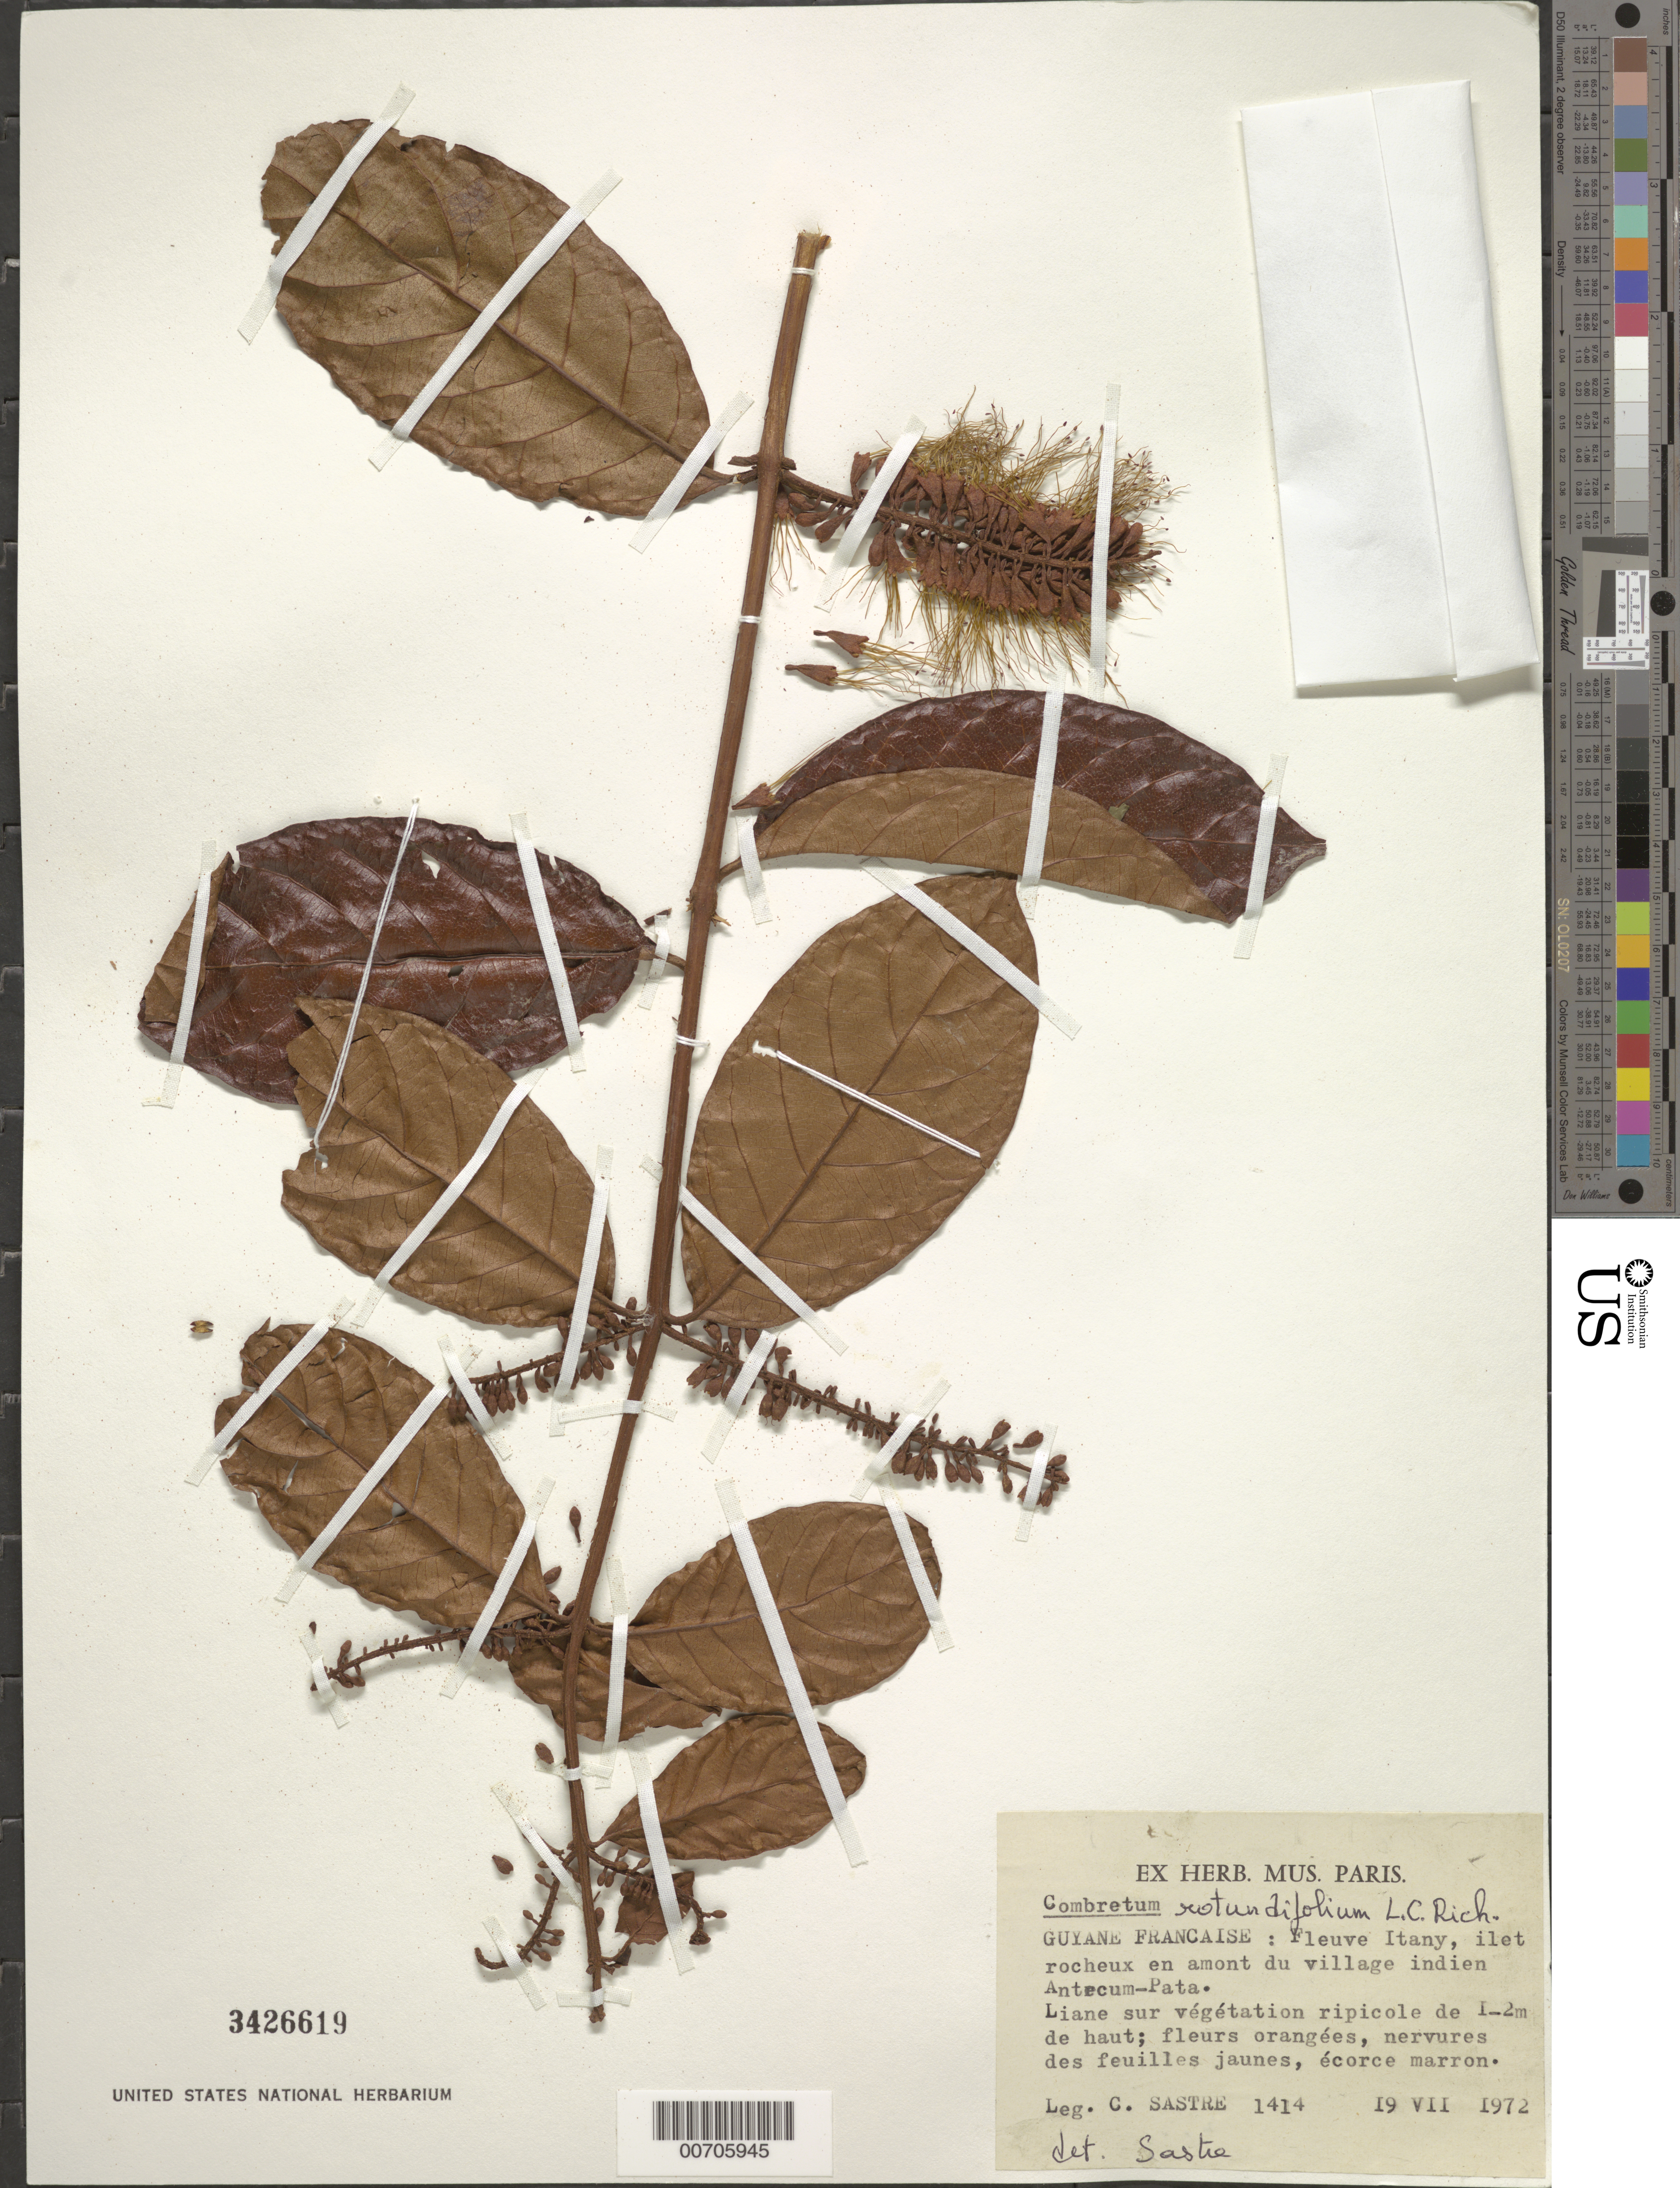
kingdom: Plantae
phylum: Tracheophyta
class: Magnoliopsida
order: Myrtales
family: Combretaceae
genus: Combretum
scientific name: Combretum rotundifolium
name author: Rich.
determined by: Sastre, C. H. L.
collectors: C. H. L. Sastre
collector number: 1414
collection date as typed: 19-Jul-72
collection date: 1972-07-19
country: French Guiana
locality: Litani R., ilet du village Wayana, Antecum-Pata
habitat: Riparian vegetation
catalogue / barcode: US 3426619